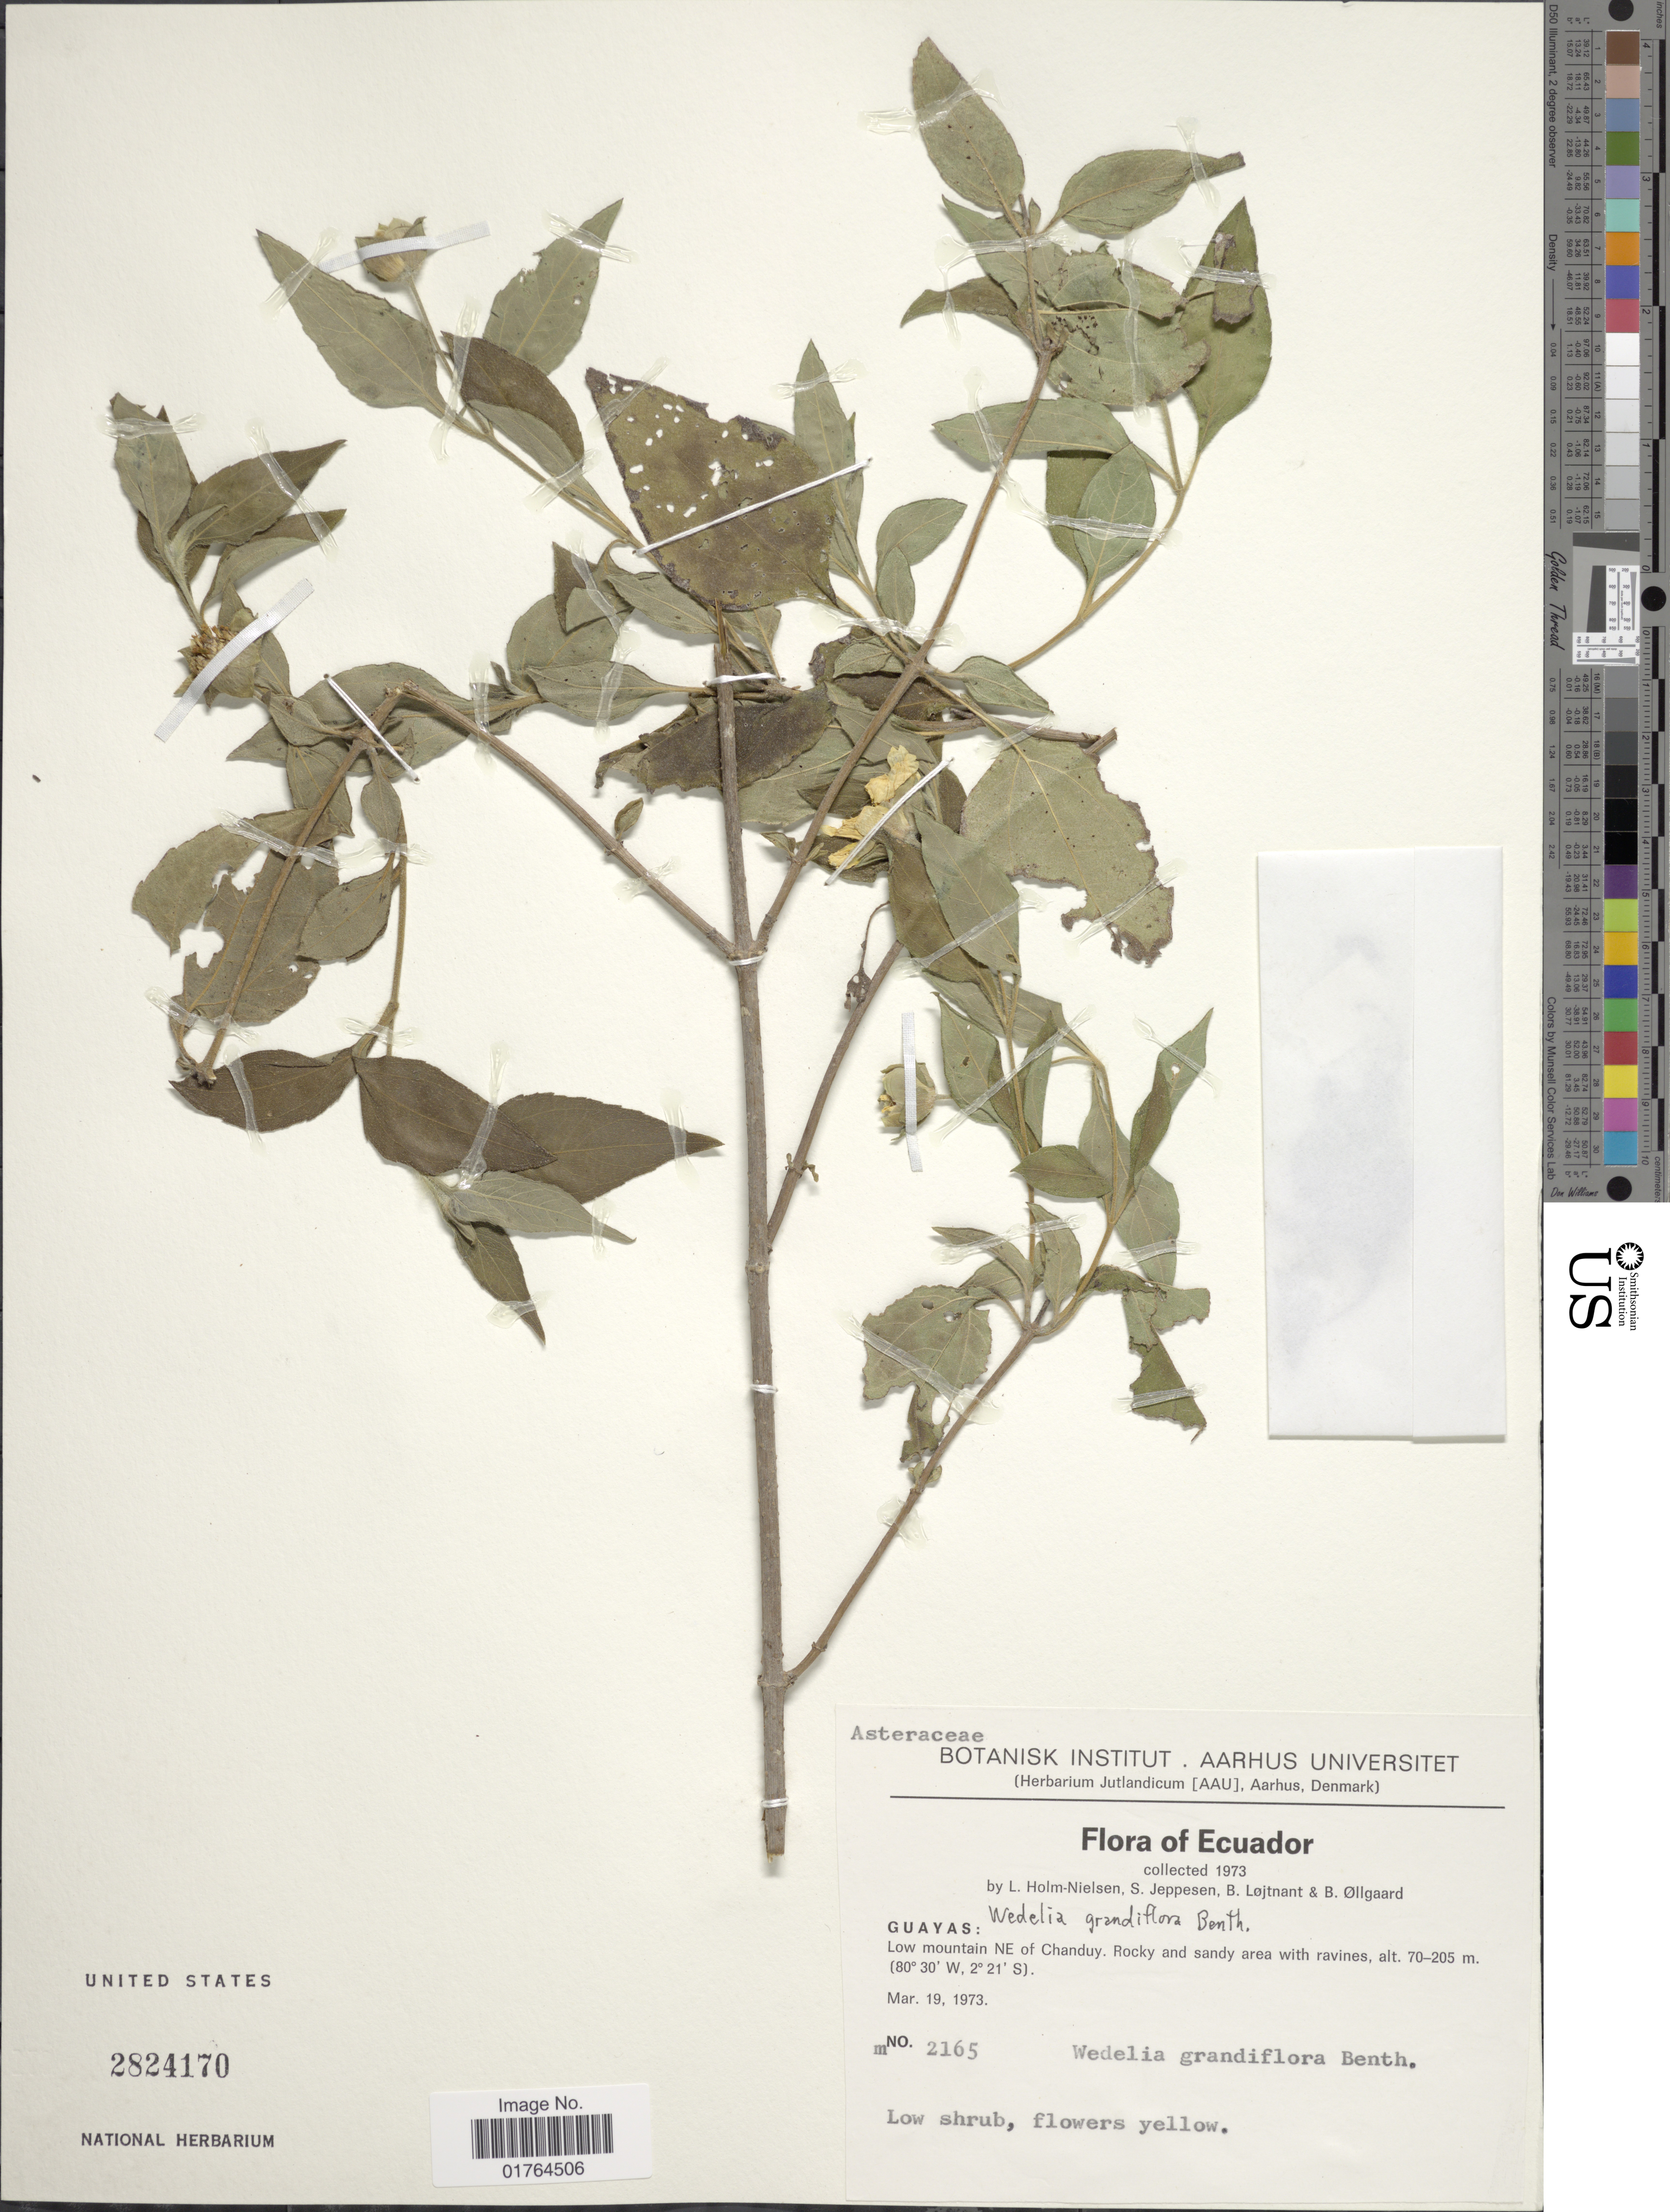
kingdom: Plantae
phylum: Tracheophyta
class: Magnoliopsida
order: Asterales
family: Asteraceae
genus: Wedelia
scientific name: Wedelia grandiflora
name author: Benth.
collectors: L. B. Holm-Nielsen, S. Jeppesen, B. Löjtnant & B. Øllgaard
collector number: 2165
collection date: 1973-03-19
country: Ecuador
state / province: Guayas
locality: Low mountain NE of Chandury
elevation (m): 70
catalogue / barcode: US 2824170